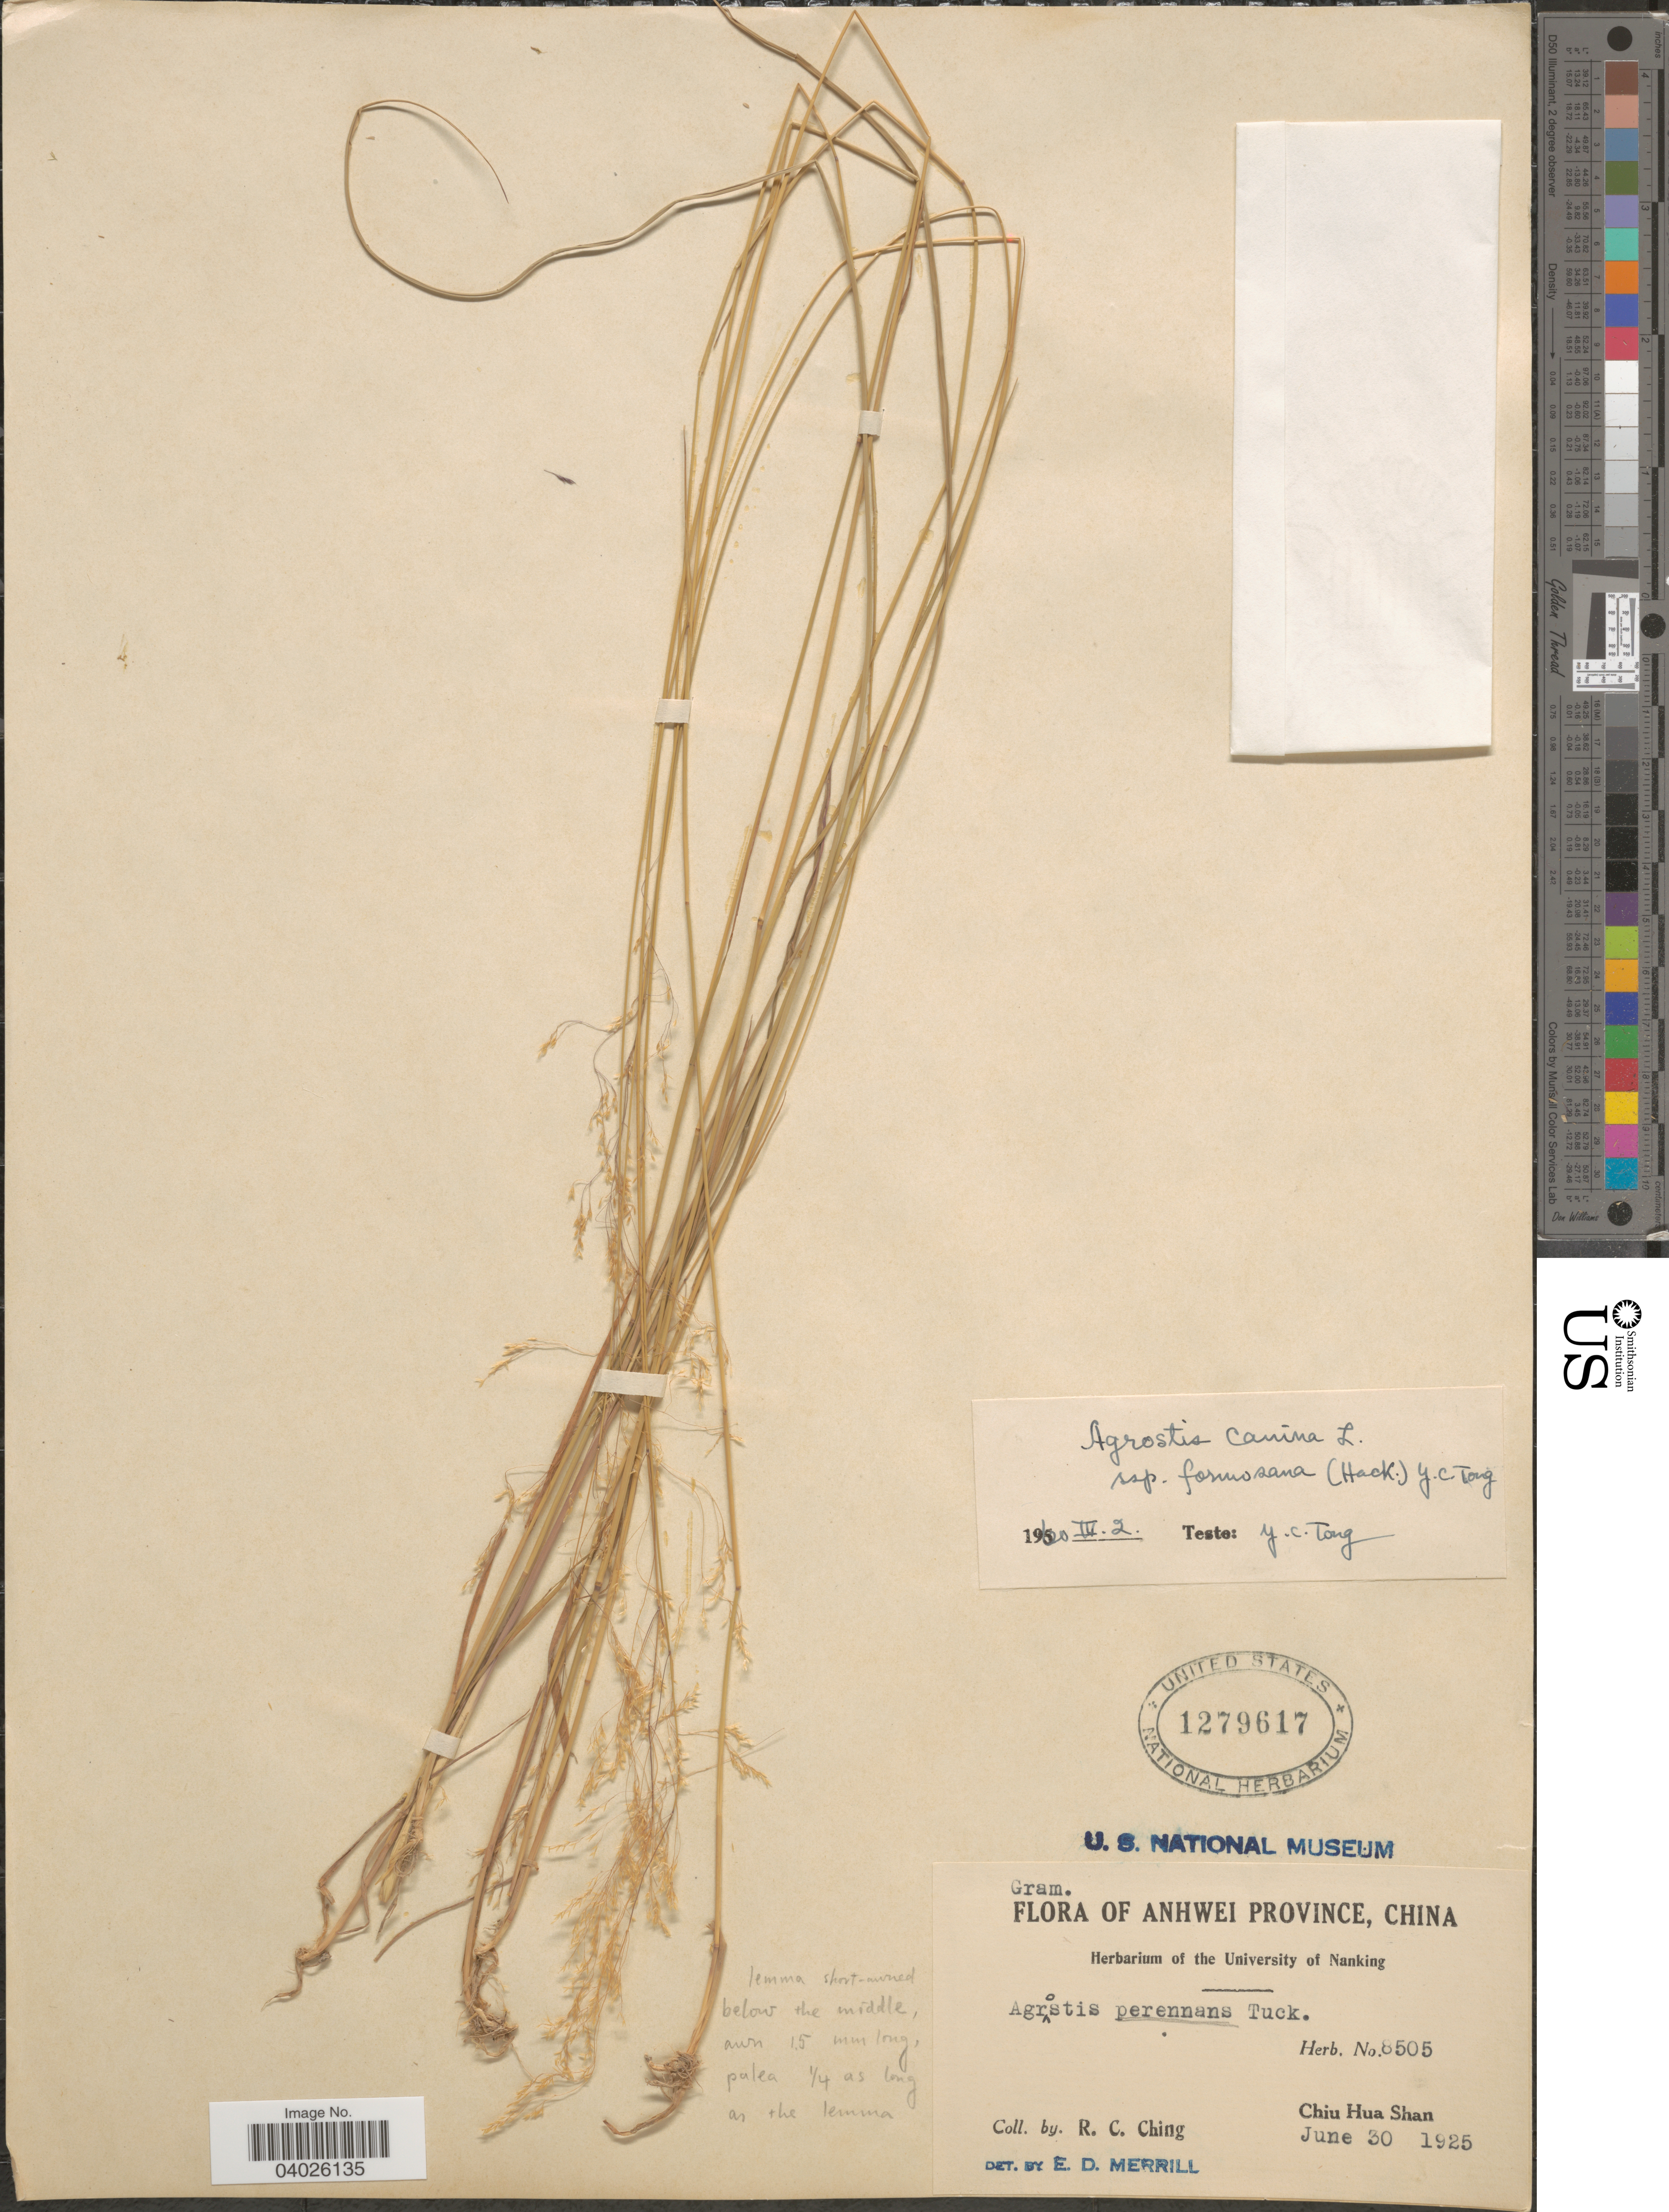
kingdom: Plantae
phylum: Tracheophyta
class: Liliopsida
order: Poales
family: Poaceae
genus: Agrostis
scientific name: Agrostis canina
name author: L.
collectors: R. C. Ching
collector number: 8505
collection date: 1925-06-30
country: China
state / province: Anhui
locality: Anhwei Province. Chiu Hua Shan.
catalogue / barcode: US 1279617